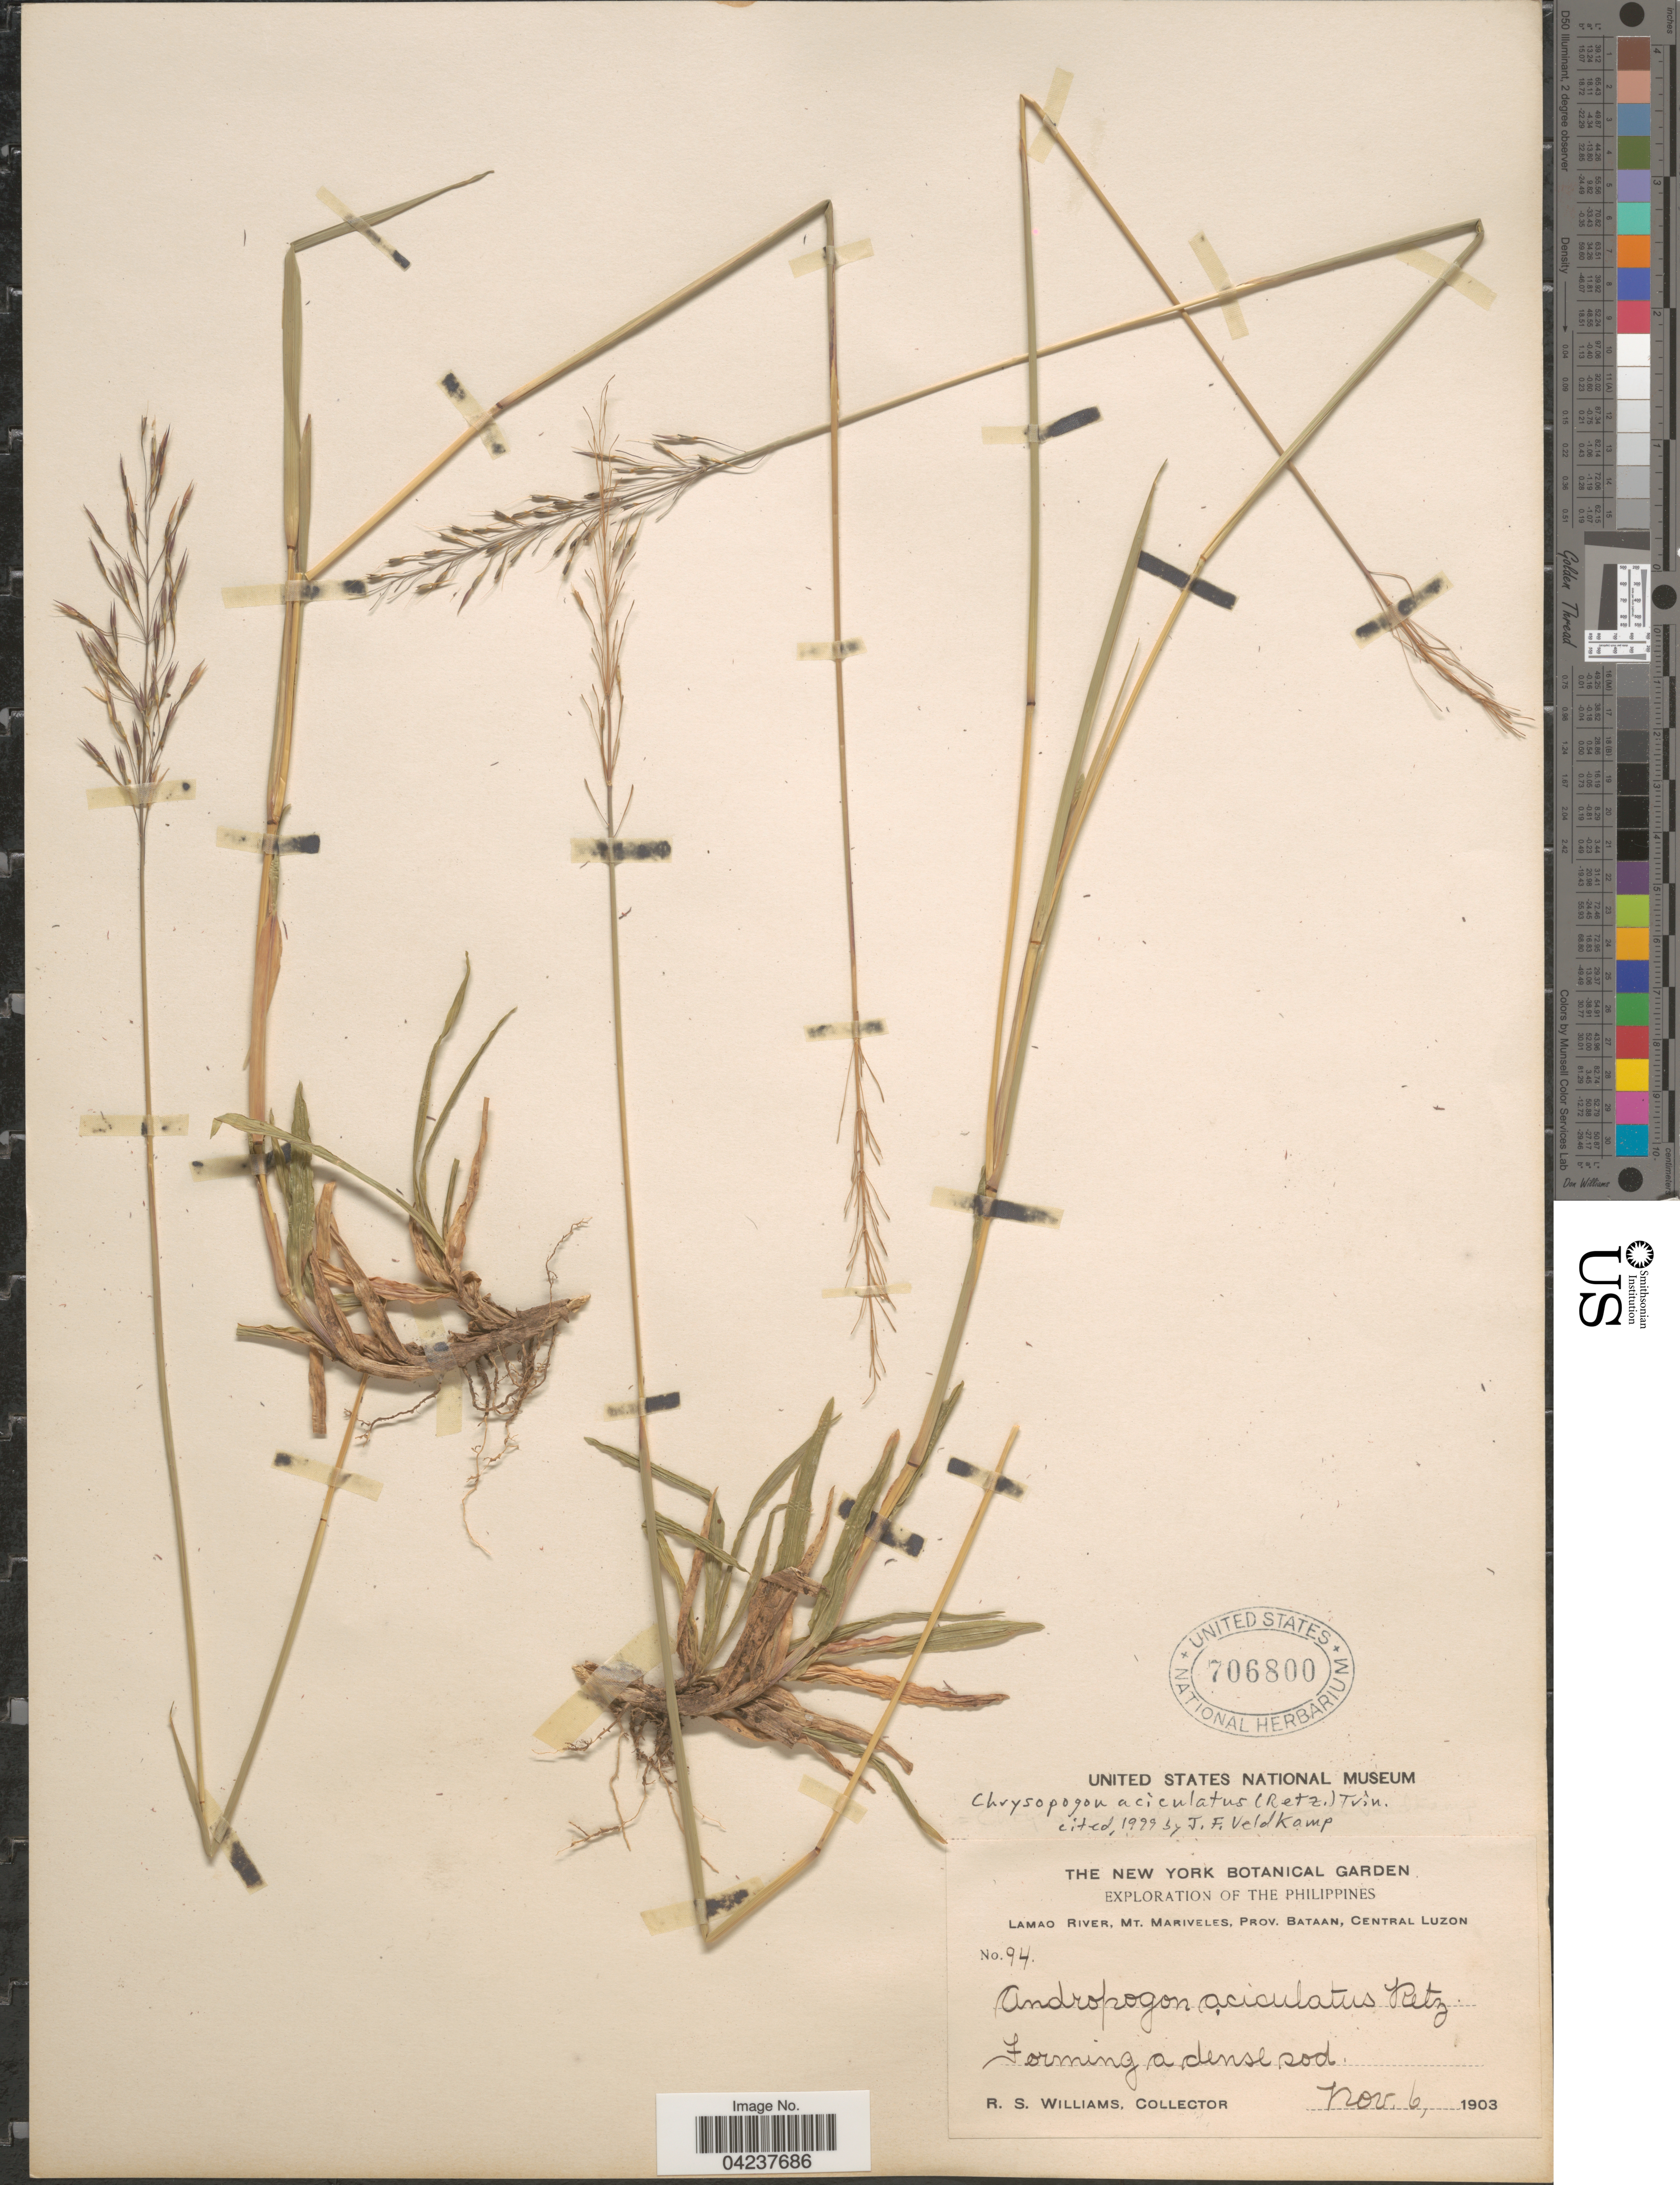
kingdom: Plantae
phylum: Tracheophyta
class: Liliopsida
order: Poales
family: Poaceae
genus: Chrysopogon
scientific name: Chrysopogon aciculatus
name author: (Retz.) Trin.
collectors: R. S. Williams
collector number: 94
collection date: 1903-11-06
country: Philippines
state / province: Central Luzon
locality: Exploration of the Philippines. Lamao River, Mt. Mariveles, Prov. Bataan.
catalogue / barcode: US 706800